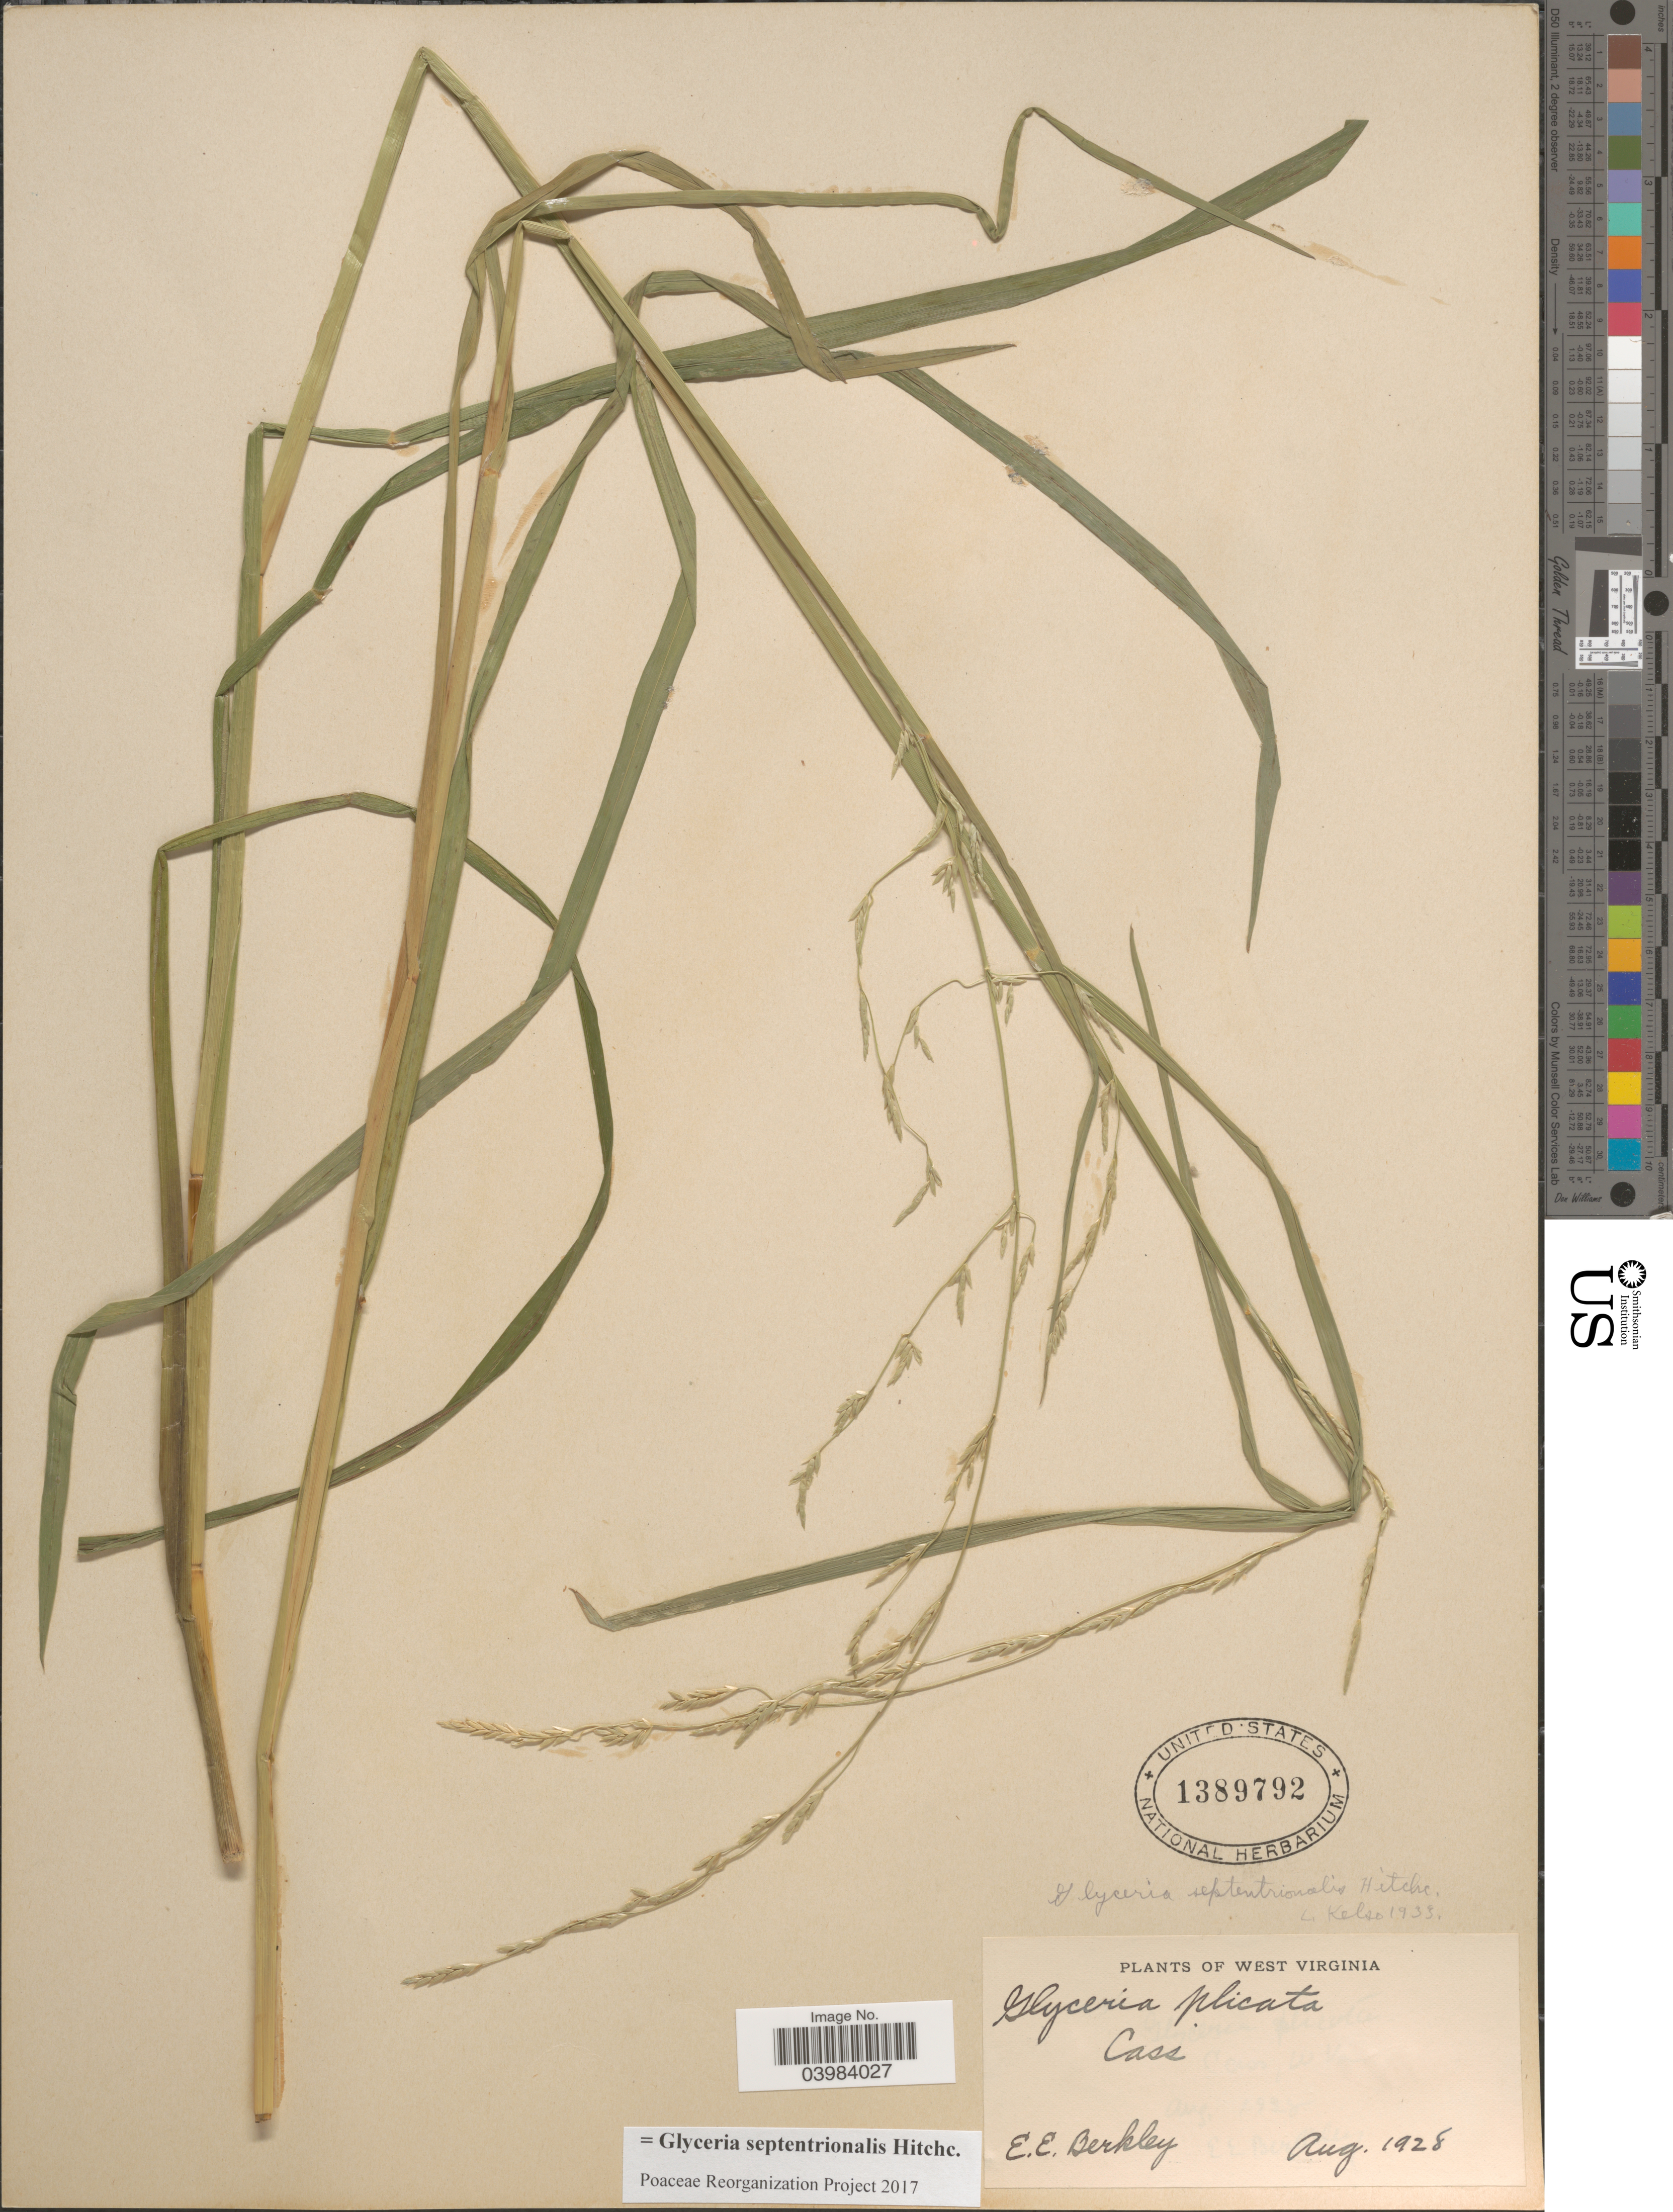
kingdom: Plantae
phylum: Tracheophyta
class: Liliopsida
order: Poales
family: Poaceae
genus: Glyceria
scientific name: Glyceria septentrionalis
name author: Hitchc.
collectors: E. Berkley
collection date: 1928-08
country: United States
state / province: West Virginia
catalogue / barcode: US 1389792